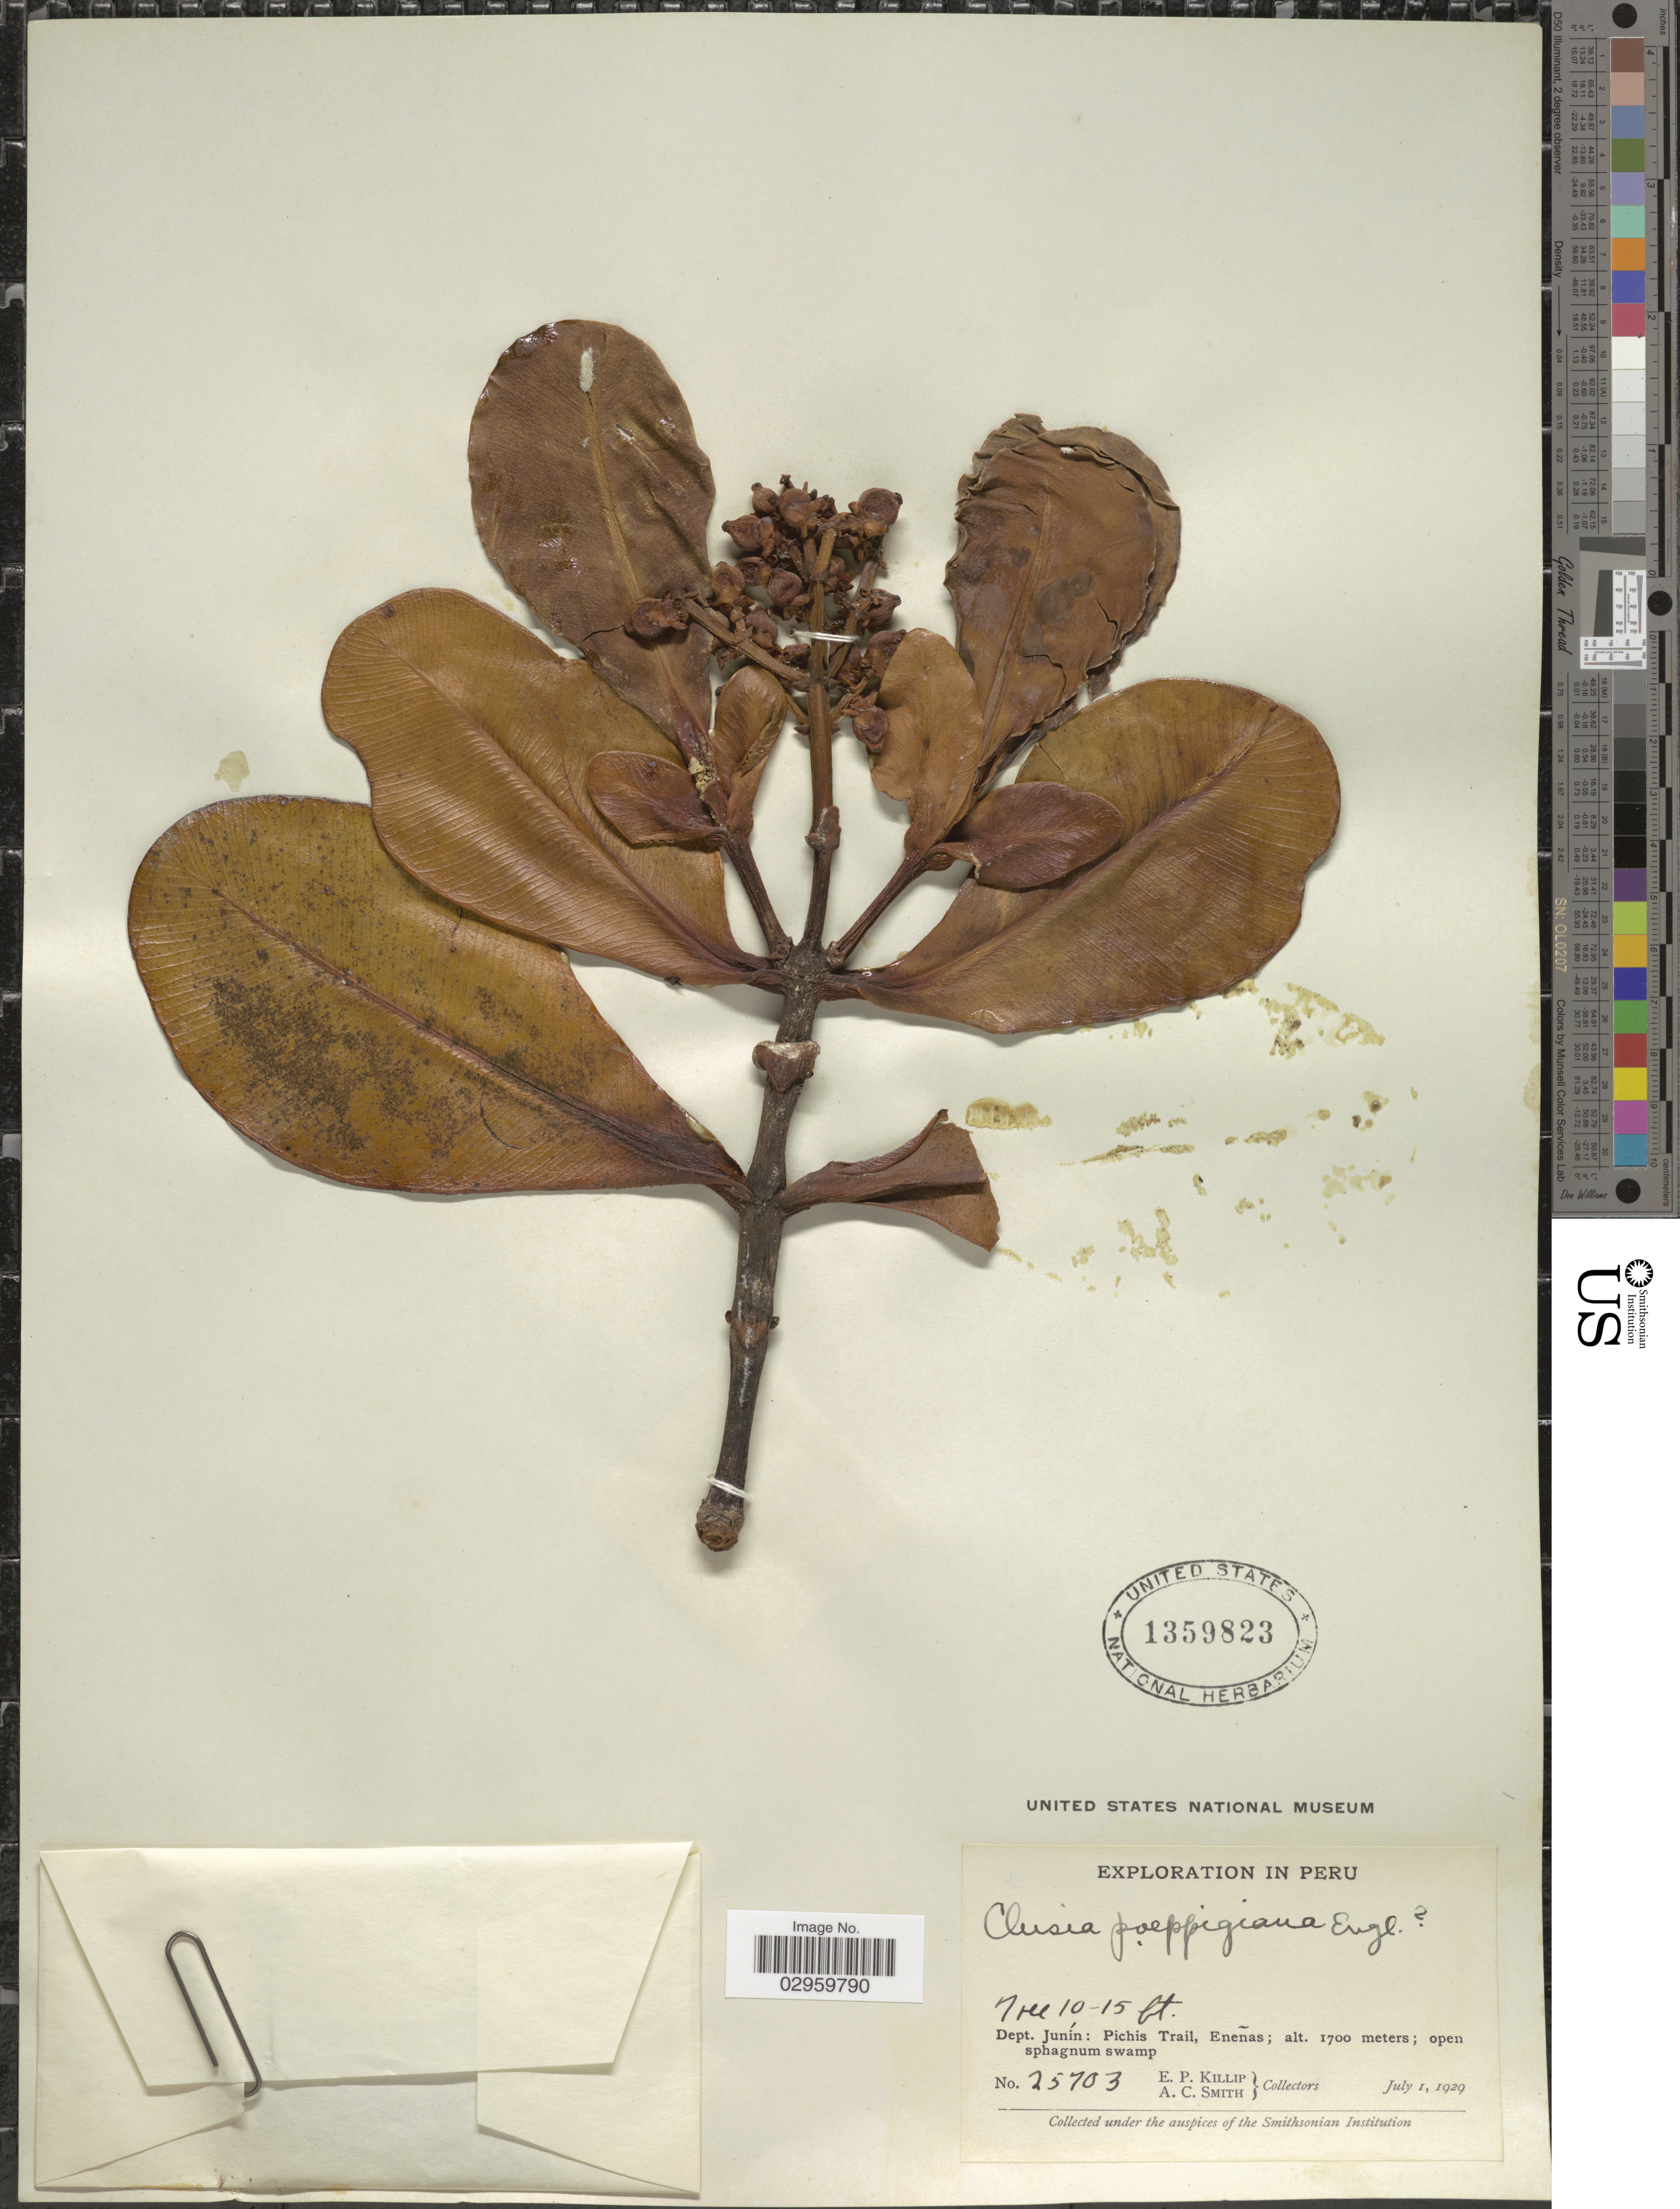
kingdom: Plantae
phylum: Tracheophyta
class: Magnoliopsida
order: Malpighiales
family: Clusiaceae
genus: Clusia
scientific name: Clusia poeppigiana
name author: Engl.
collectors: E. P. Killip & A. C. Smith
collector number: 25703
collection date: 1929-07-01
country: Peru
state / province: Junín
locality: Dept. Junín: Pichis Trail, Eneñas.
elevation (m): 1700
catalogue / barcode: US 1359823